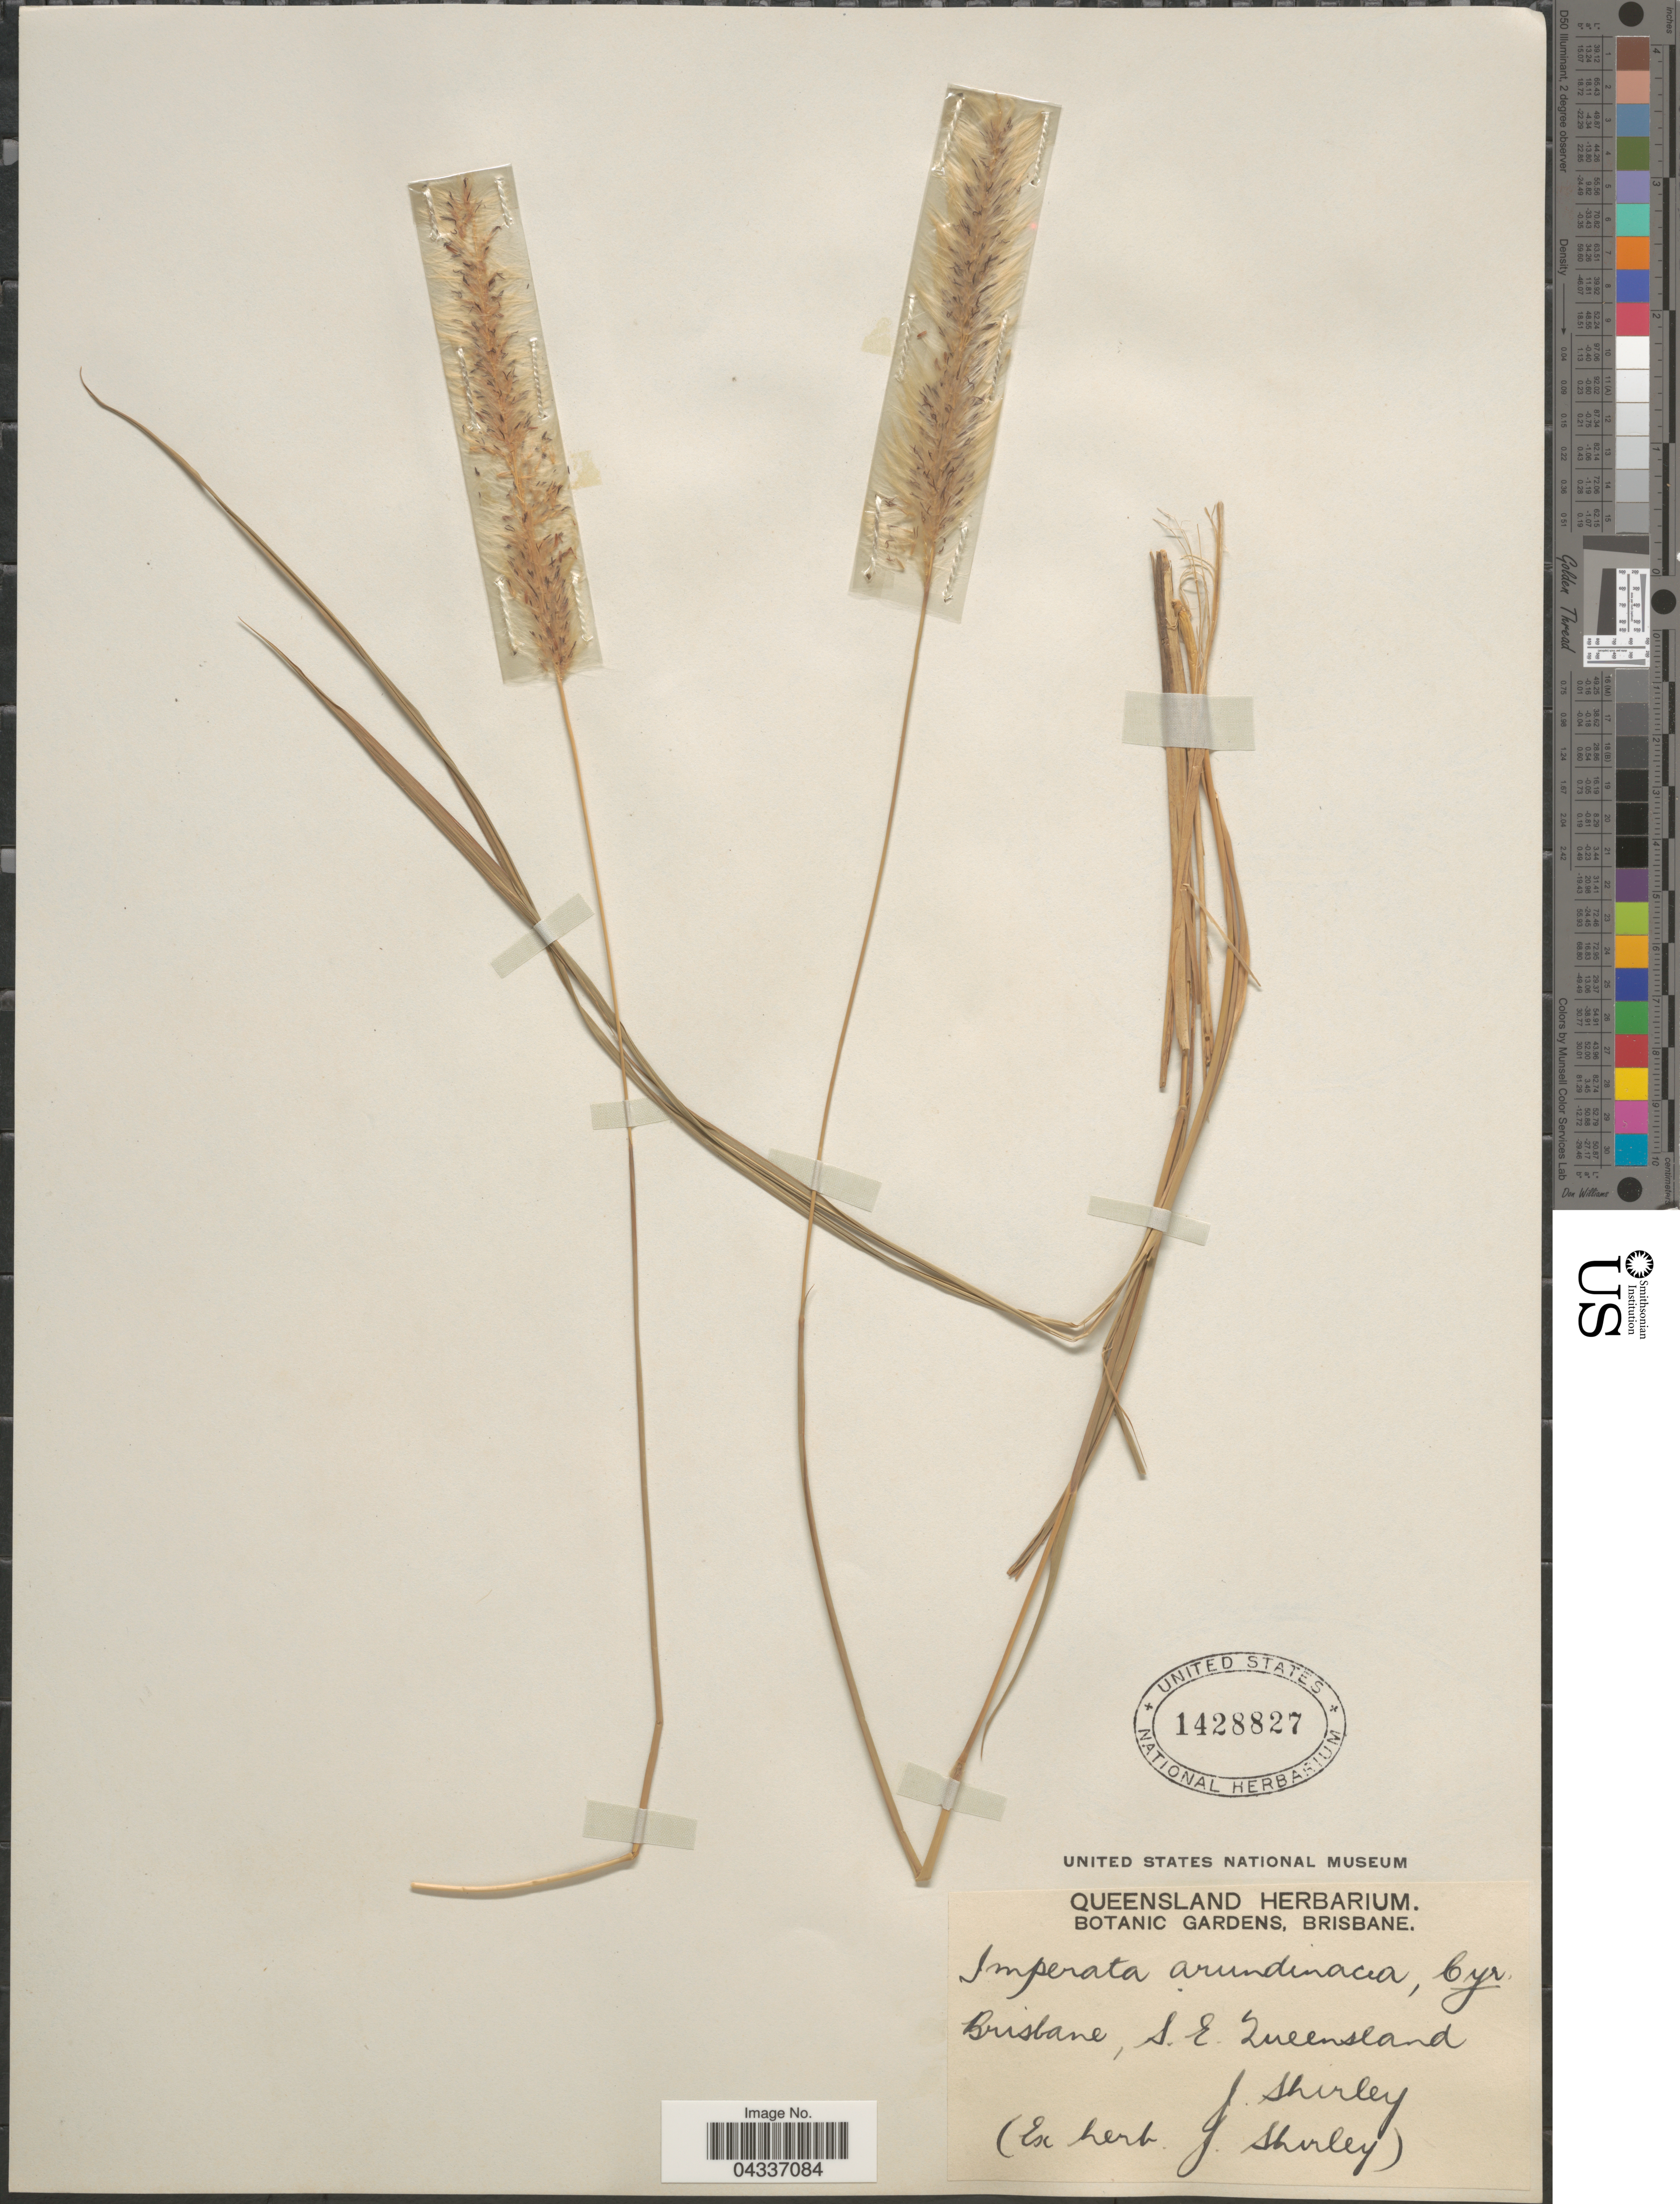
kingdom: Plantae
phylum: Tracheophyta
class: Liliopsida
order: Poales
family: Poaceae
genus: Imperata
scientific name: Imperata cylindrica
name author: (L.) P. Beauv.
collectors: J. Shirley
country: Australia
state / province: Queensland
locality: Brisbane, S.E. Queensland.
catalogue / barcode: US 1428827